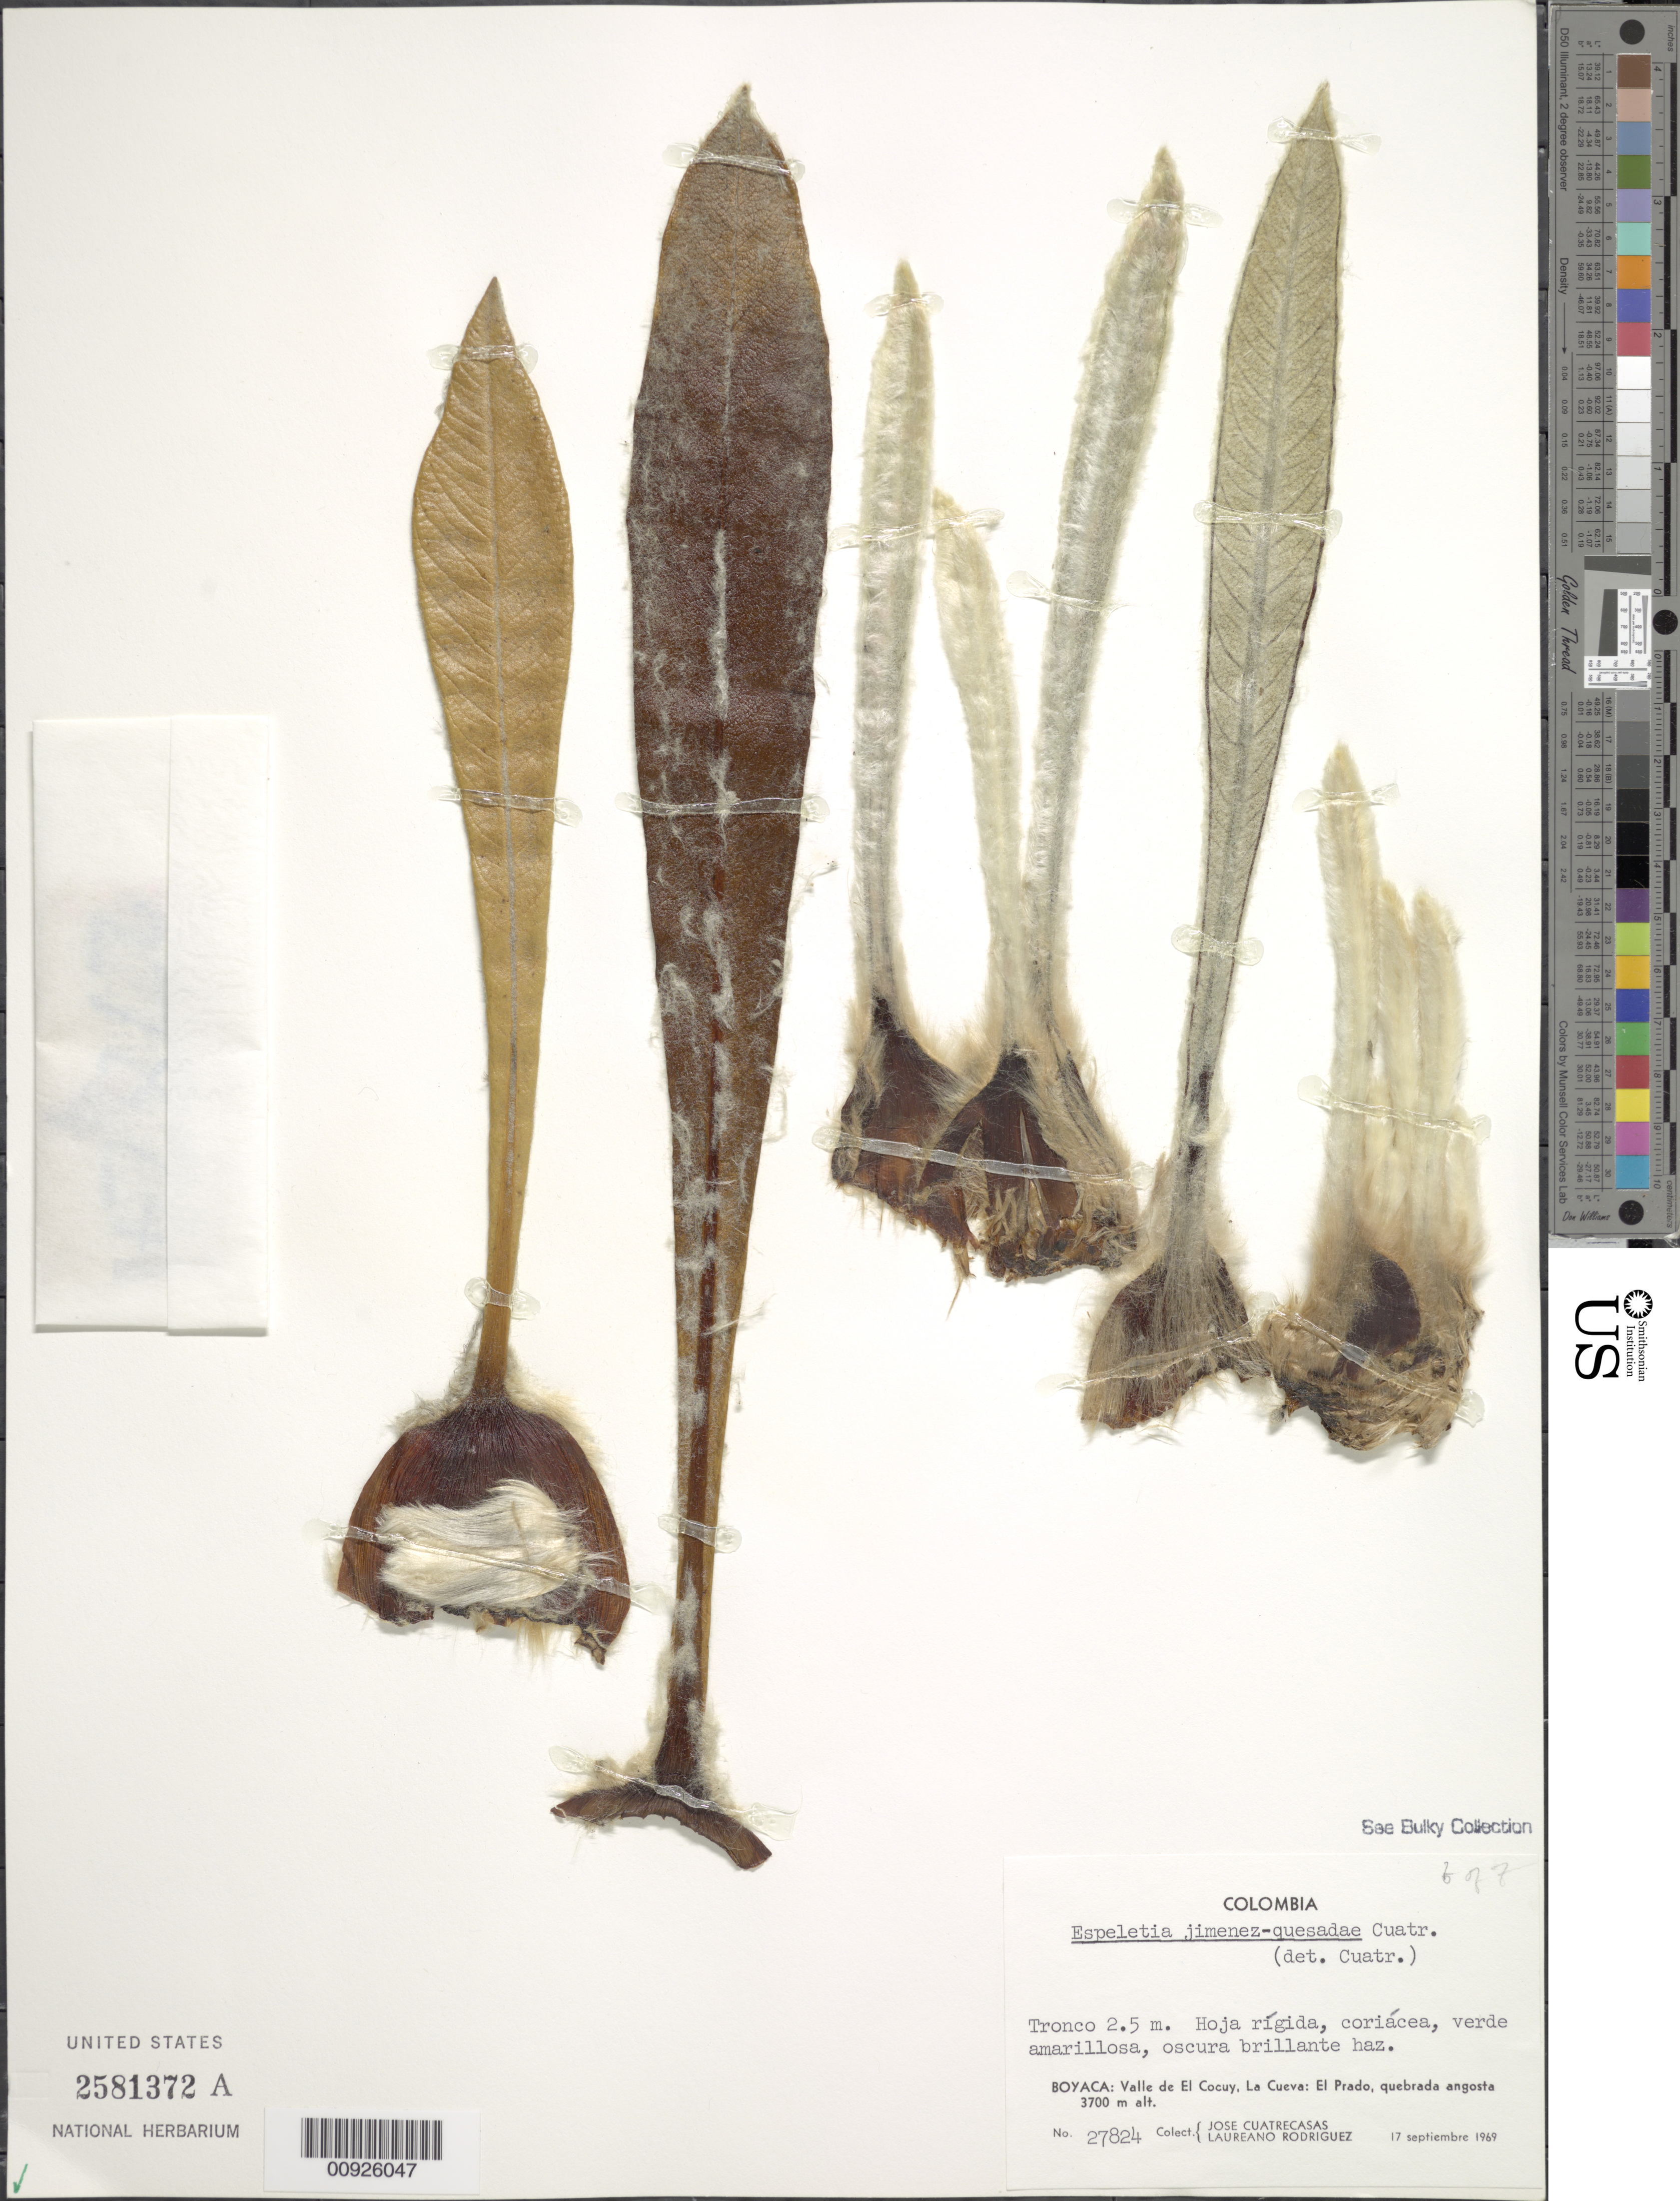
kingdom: Plantae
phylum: Tracheophyta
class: Magnoliopsida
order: Asterales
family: Asteraceae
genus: Espeletiopsis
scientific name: Espeletiopsis jimenez-quesadae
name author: (Cuatrec.) Cuatrec.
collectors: J. Cuatrecasas & L. Rodriguez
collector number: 27824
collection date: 1969-09-17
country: Colombia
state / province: Boyacá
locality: Boyacá: Valle de El Cocuy, La Cueva: El Prado, quebrada angosta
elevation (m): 3700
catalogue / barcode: US 2581372A